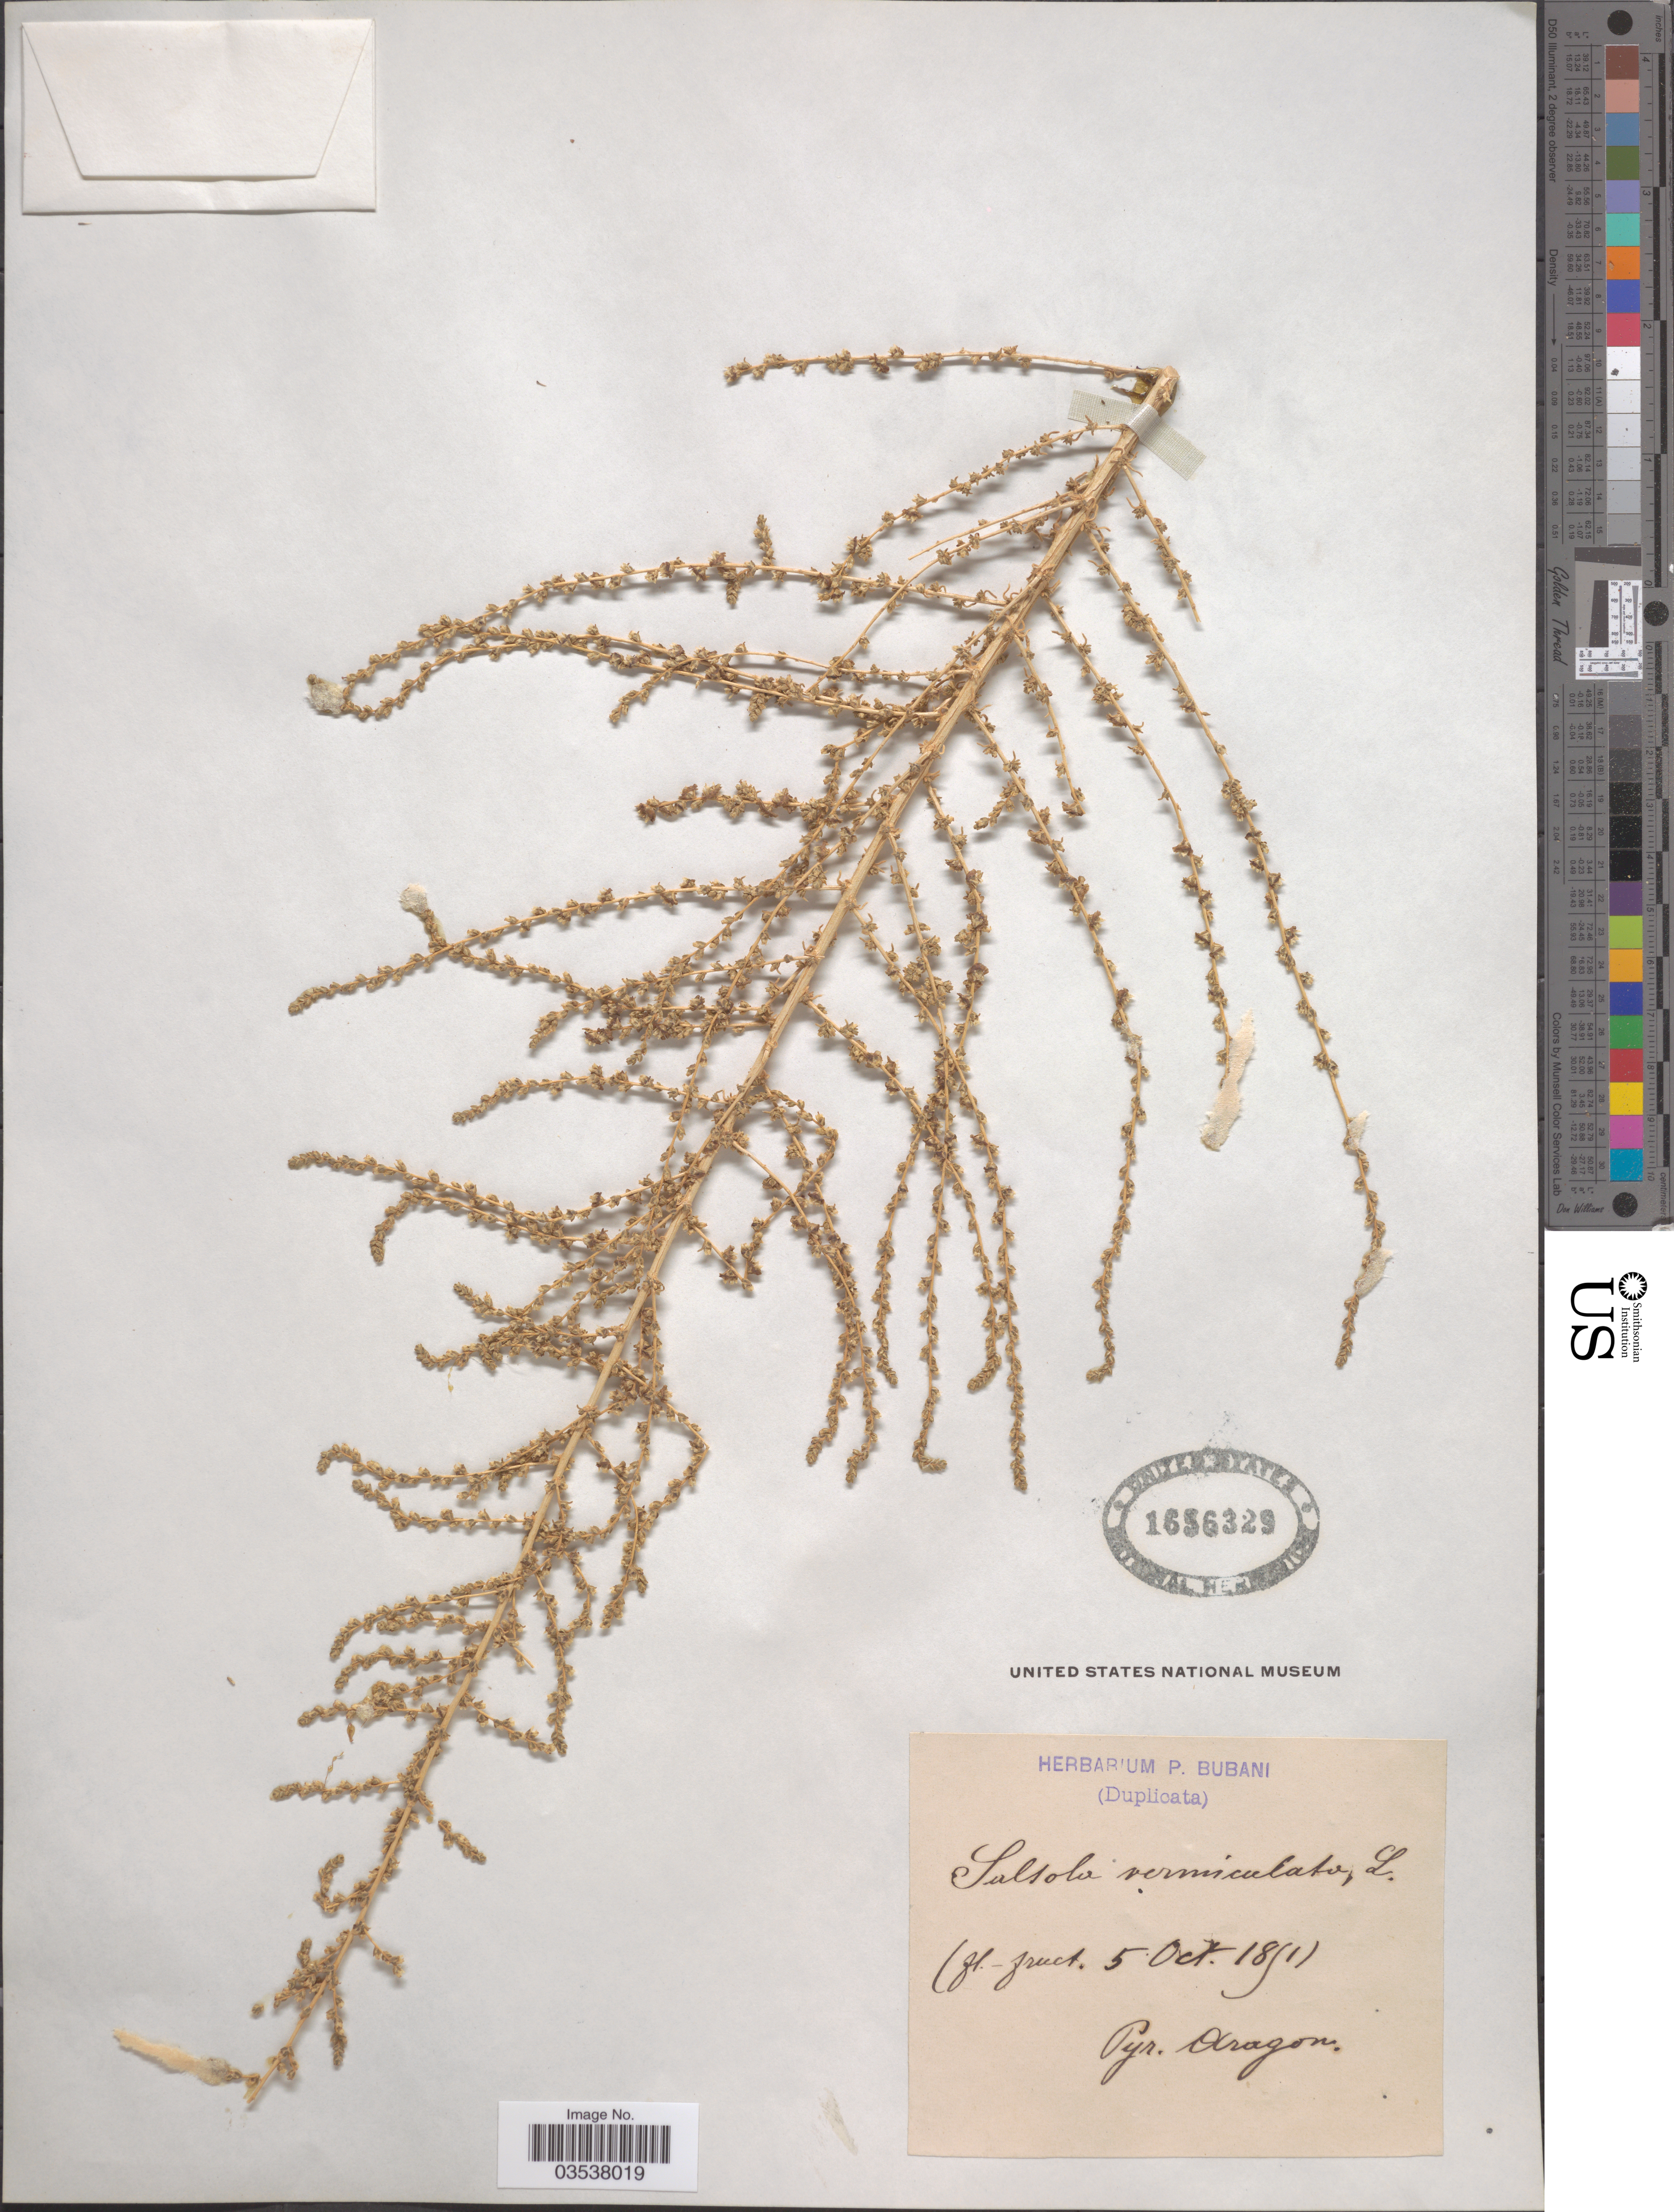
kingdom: Plantae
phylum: Tracheophyta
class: Magnoliopsida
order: Caryophyllales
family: Amaranthaceae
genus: Caroxylon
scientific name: Caroxylon vermiculatum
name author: (L.) Akhani & Roalson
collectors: ex herb. P. Bubani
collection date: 1851-10-05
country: Spain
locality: Pyr. Aragon.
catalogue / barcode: US 1656329